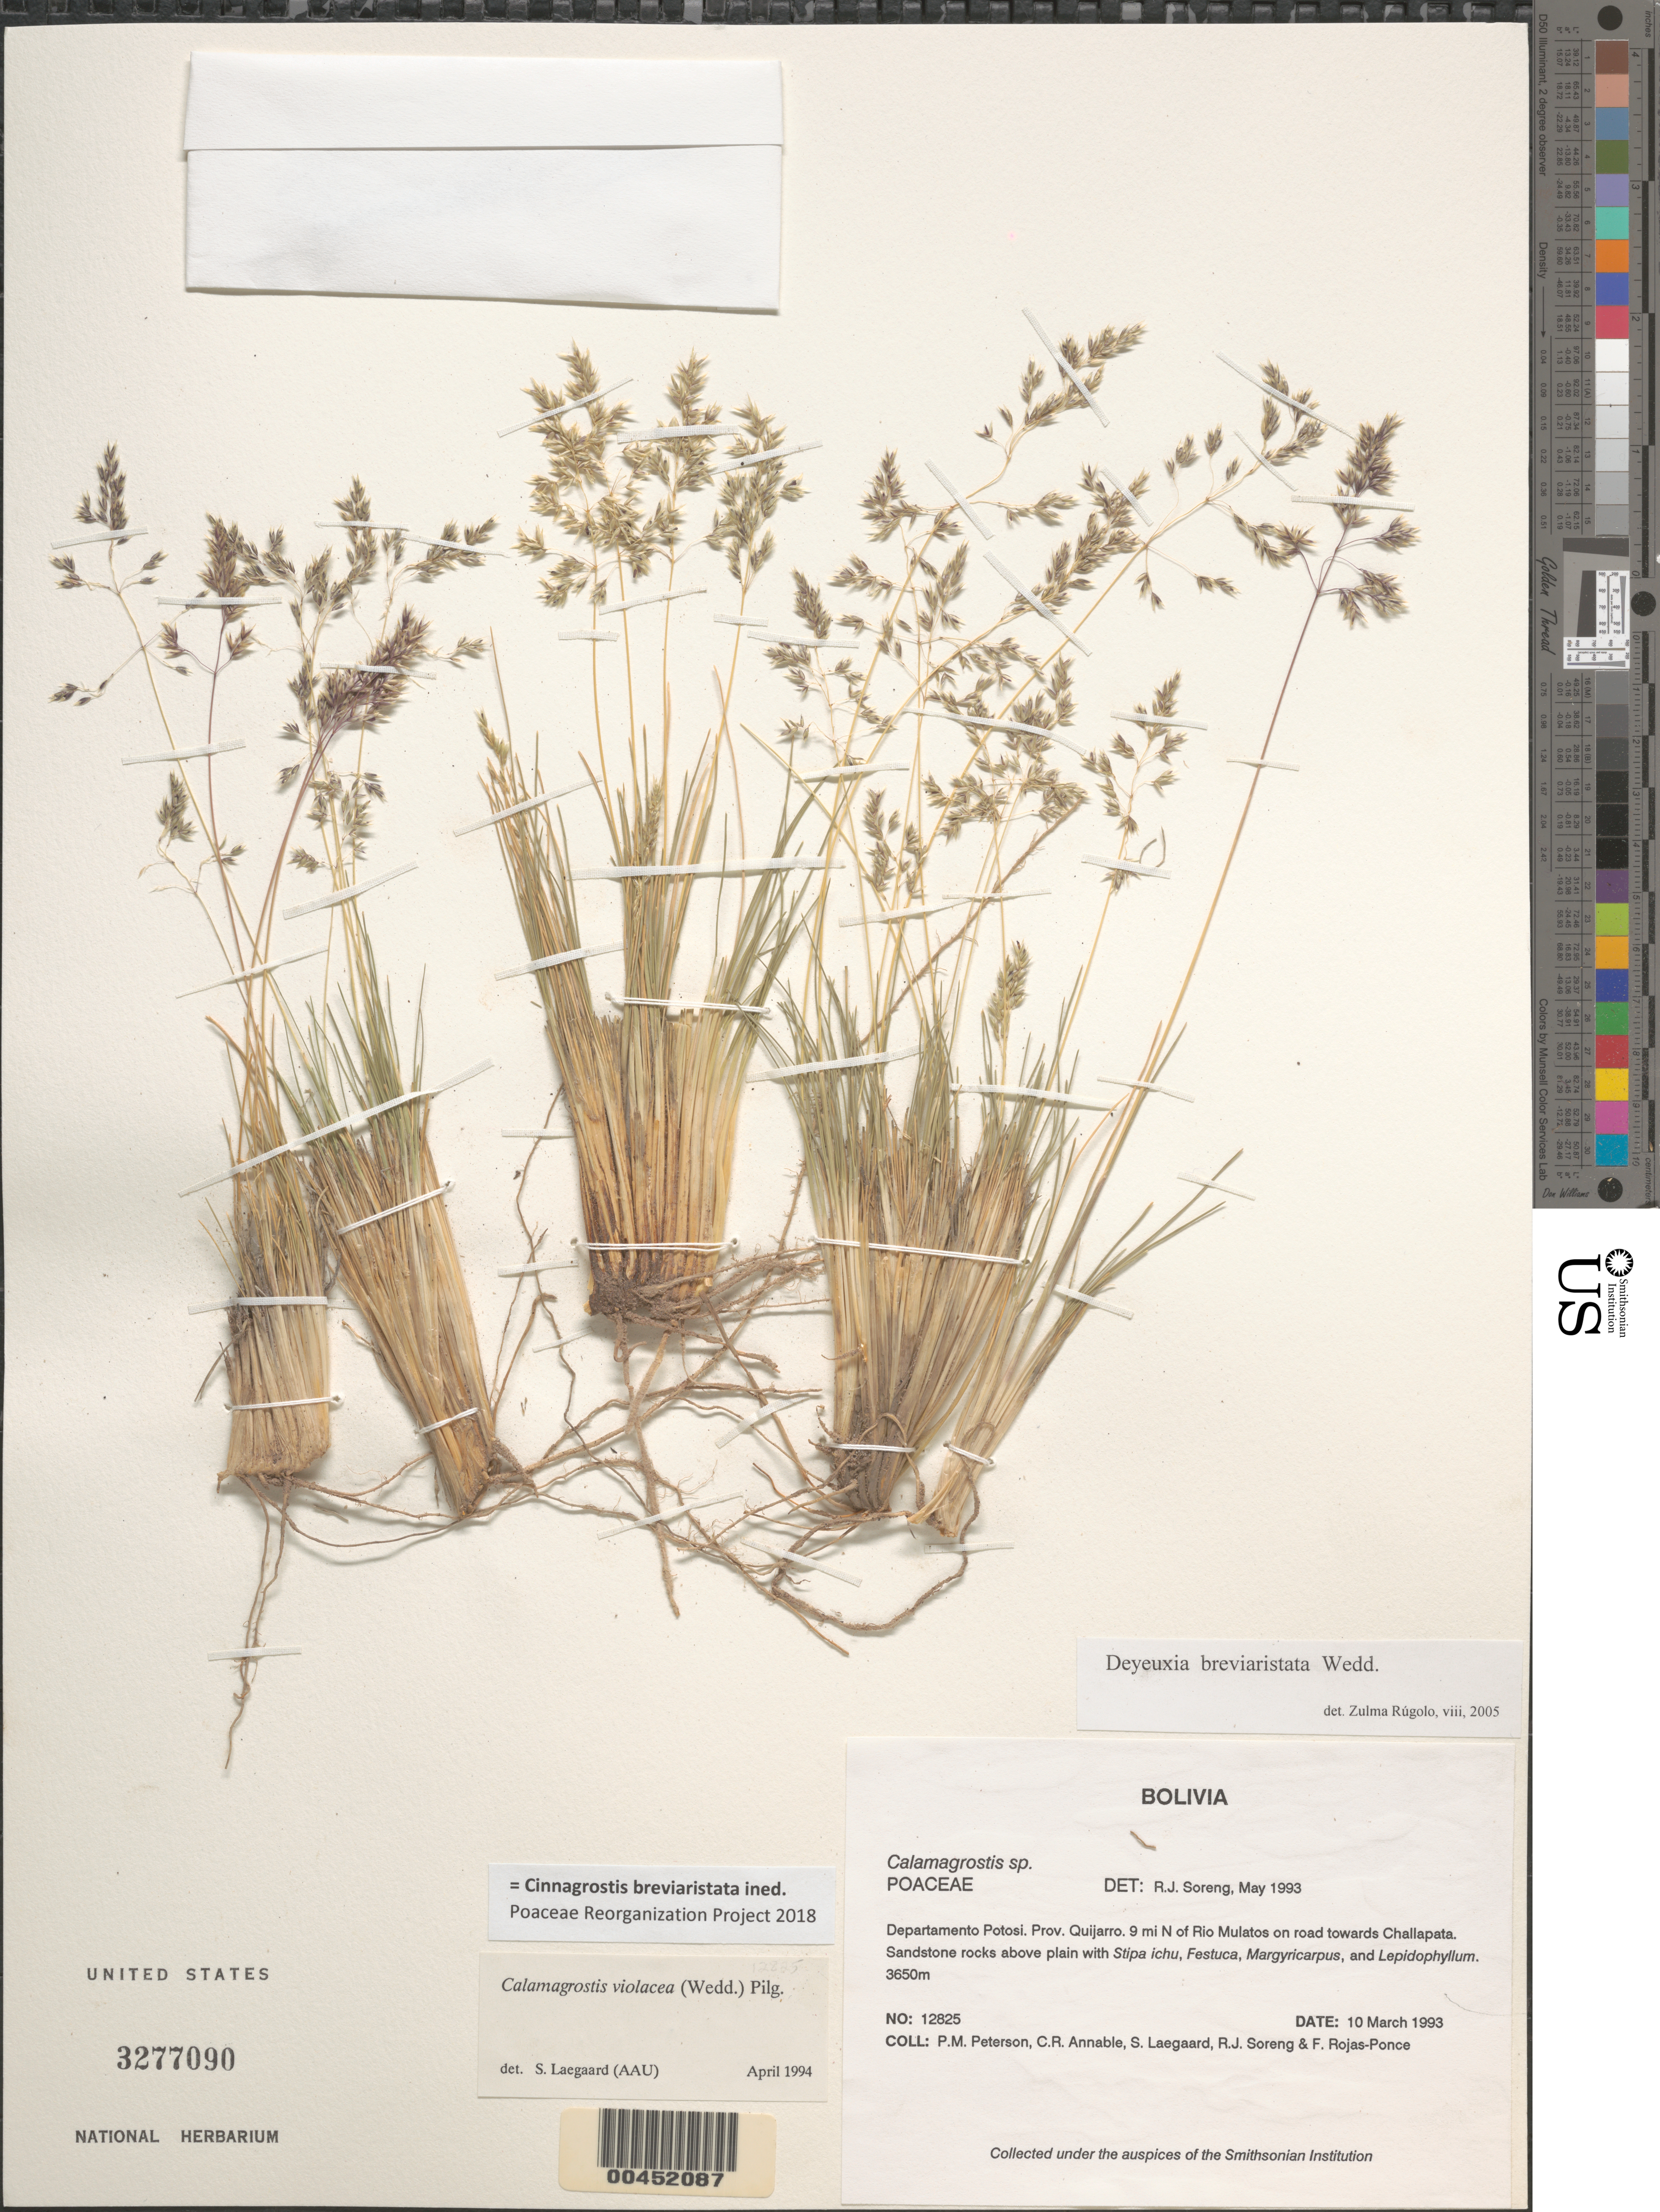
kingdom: Plantae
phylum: Tracheophyta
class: Liliopsida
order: Poales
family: Poaceae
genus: Cinnagrostis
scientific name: Cinnagrostis breviaristata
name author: (Wedd.) P.M. Peterson et al.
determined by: Poaceae Reorganization Project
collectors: P. M. Peterson, C. R. Annable, S. Lægaard, R. J. Soreng & F. Rojas-Ponce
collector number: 12825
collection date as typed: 10 Mar 1993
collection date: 1993-03-10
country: Bolivia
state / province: Potosí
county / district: Quijarro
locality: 9 mi N of Rio Mulatos on road towards Challapata.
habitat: Sandstone rocks above plain with Stipa ichu, Festuca, Margyricarpus, and Lepidophyllum.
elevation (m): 3650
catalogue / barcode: US 3277090